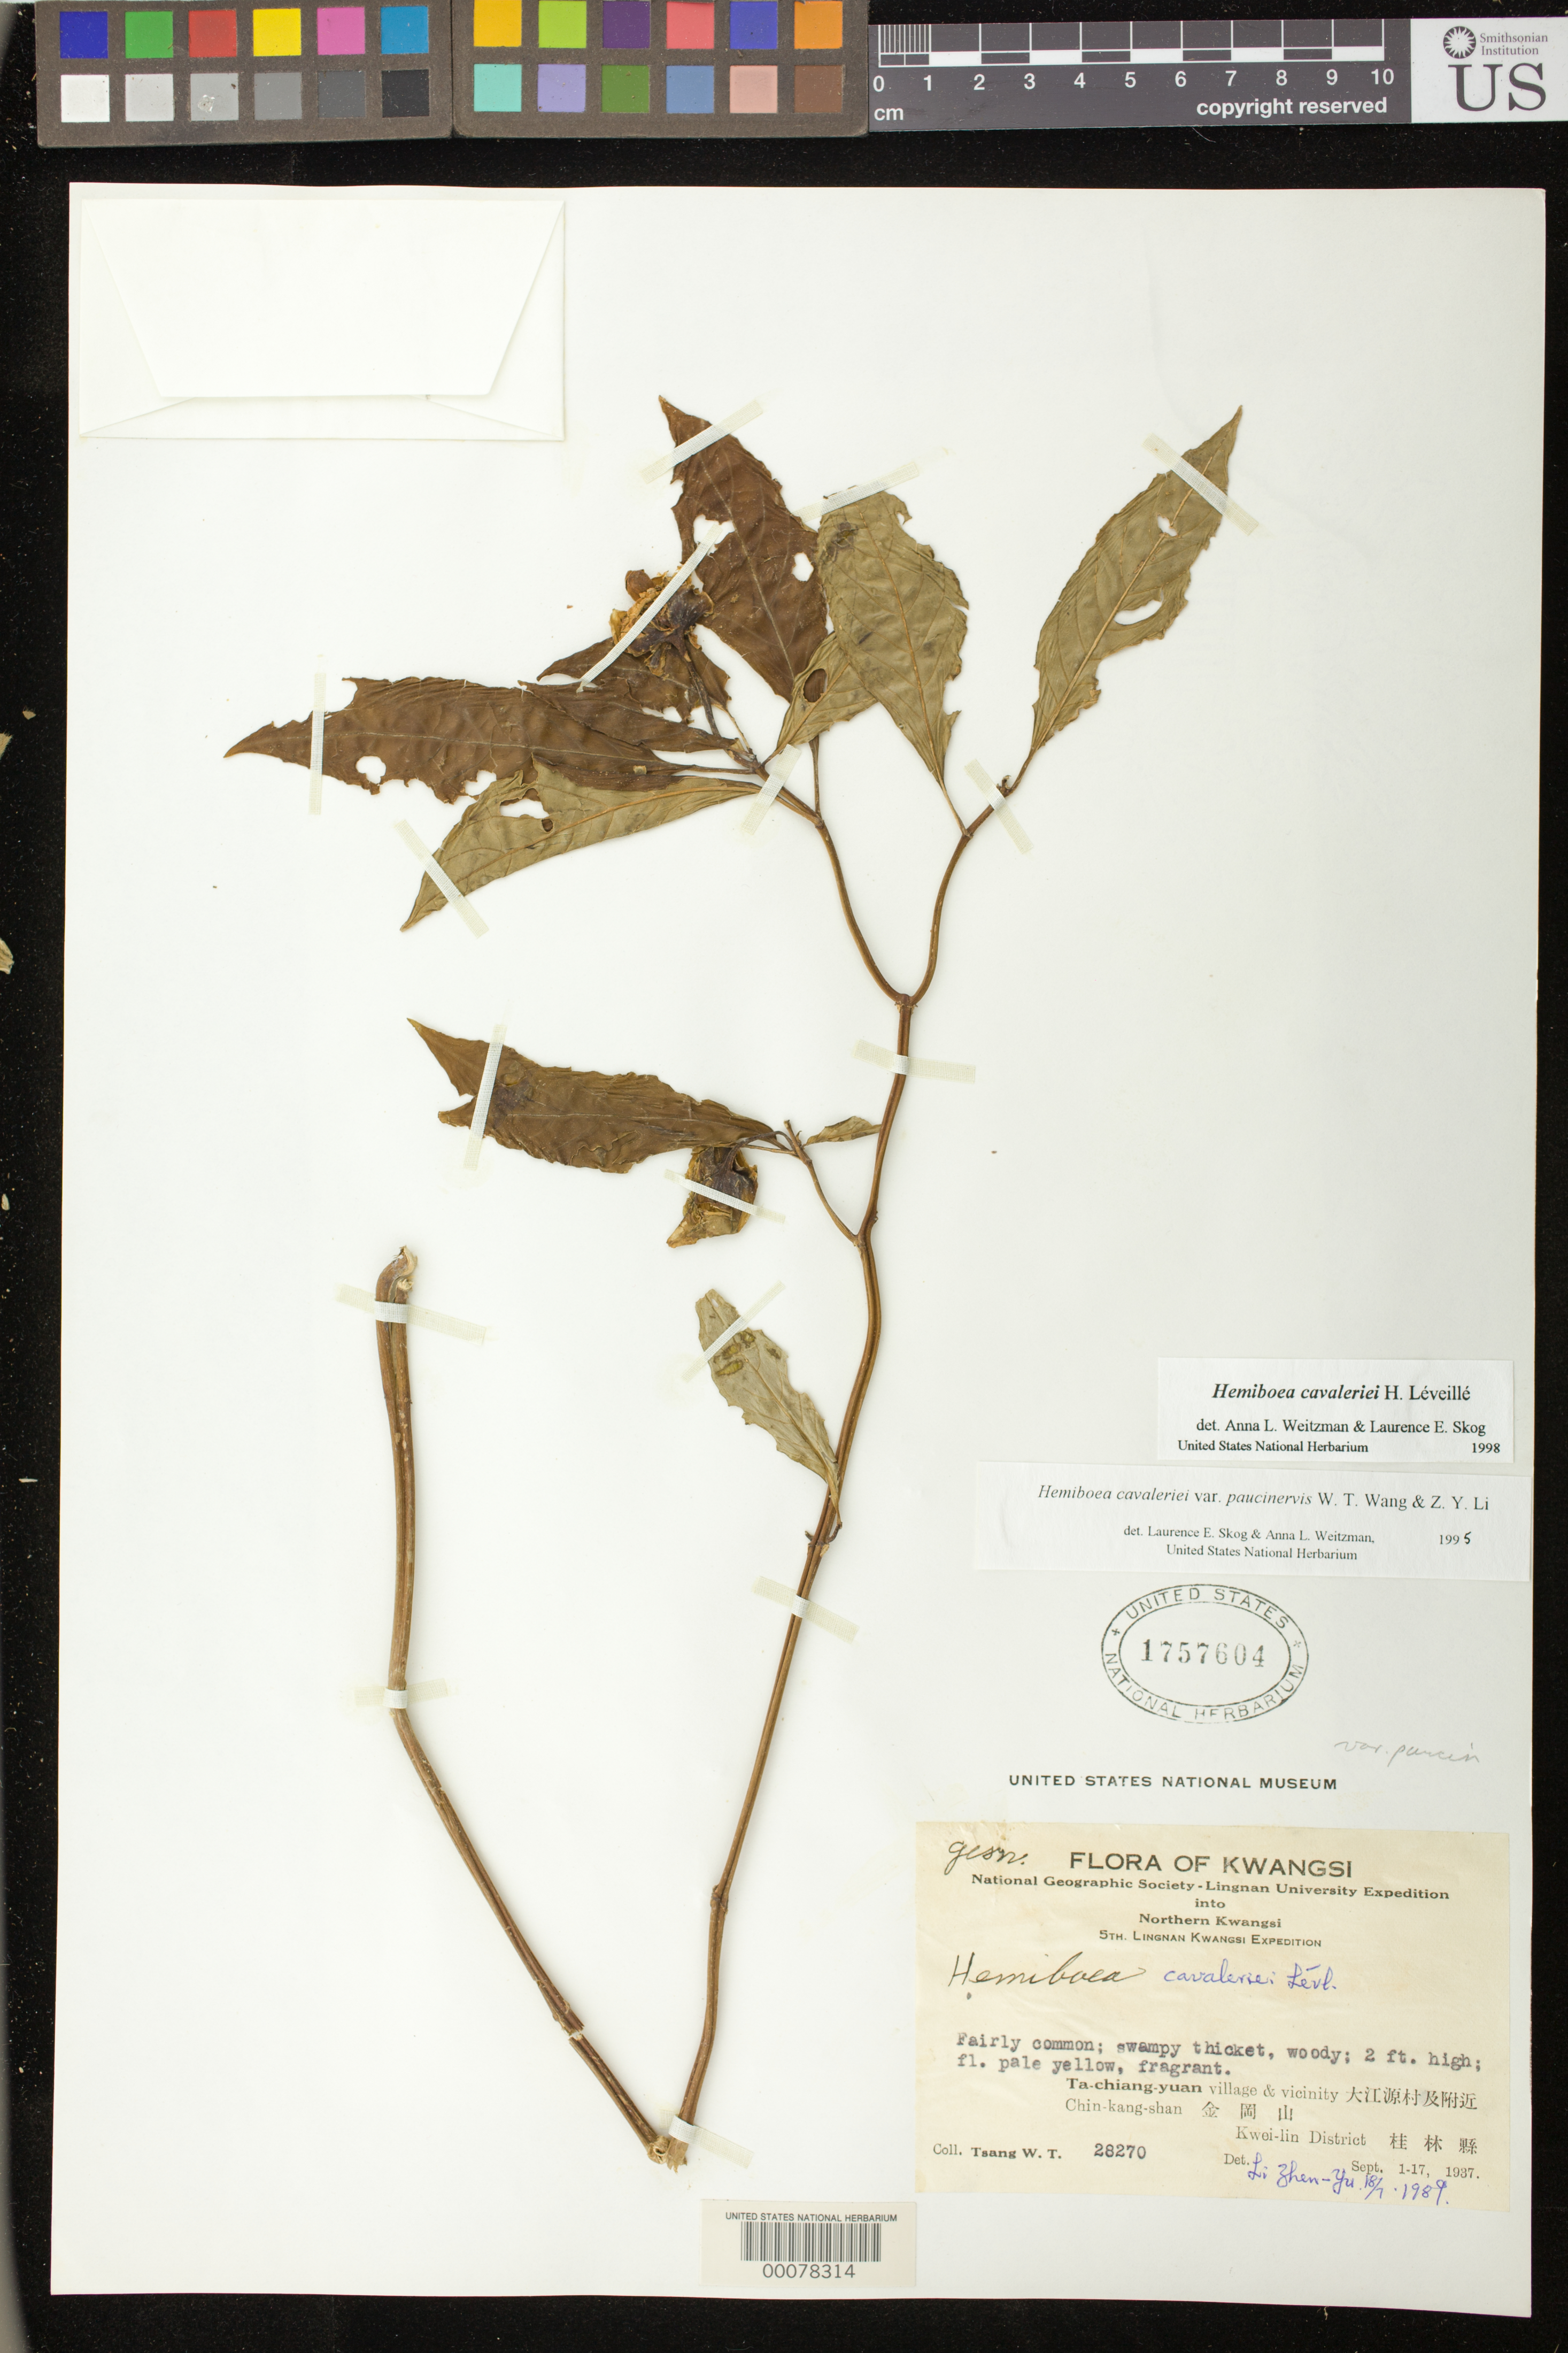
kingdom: Plantae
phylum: Tracheophyta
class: Magnoliopsida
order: Lamiales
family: Gesneriaceae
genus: Hemiboea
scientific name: Hemiboea cavaleriei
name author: H. Lév.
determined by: Zhen-yu, L.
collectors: W. T. Tsang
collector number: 28270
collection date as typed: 01-17 Sep 1937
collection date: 1937-09-01/1937-09-17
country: China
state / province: Guangxi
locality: Kwei-lin dist., Ta-chiang-yuan village & vicinity, chin-kang-shan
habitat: Swampy thicket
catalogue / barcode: US 1757604